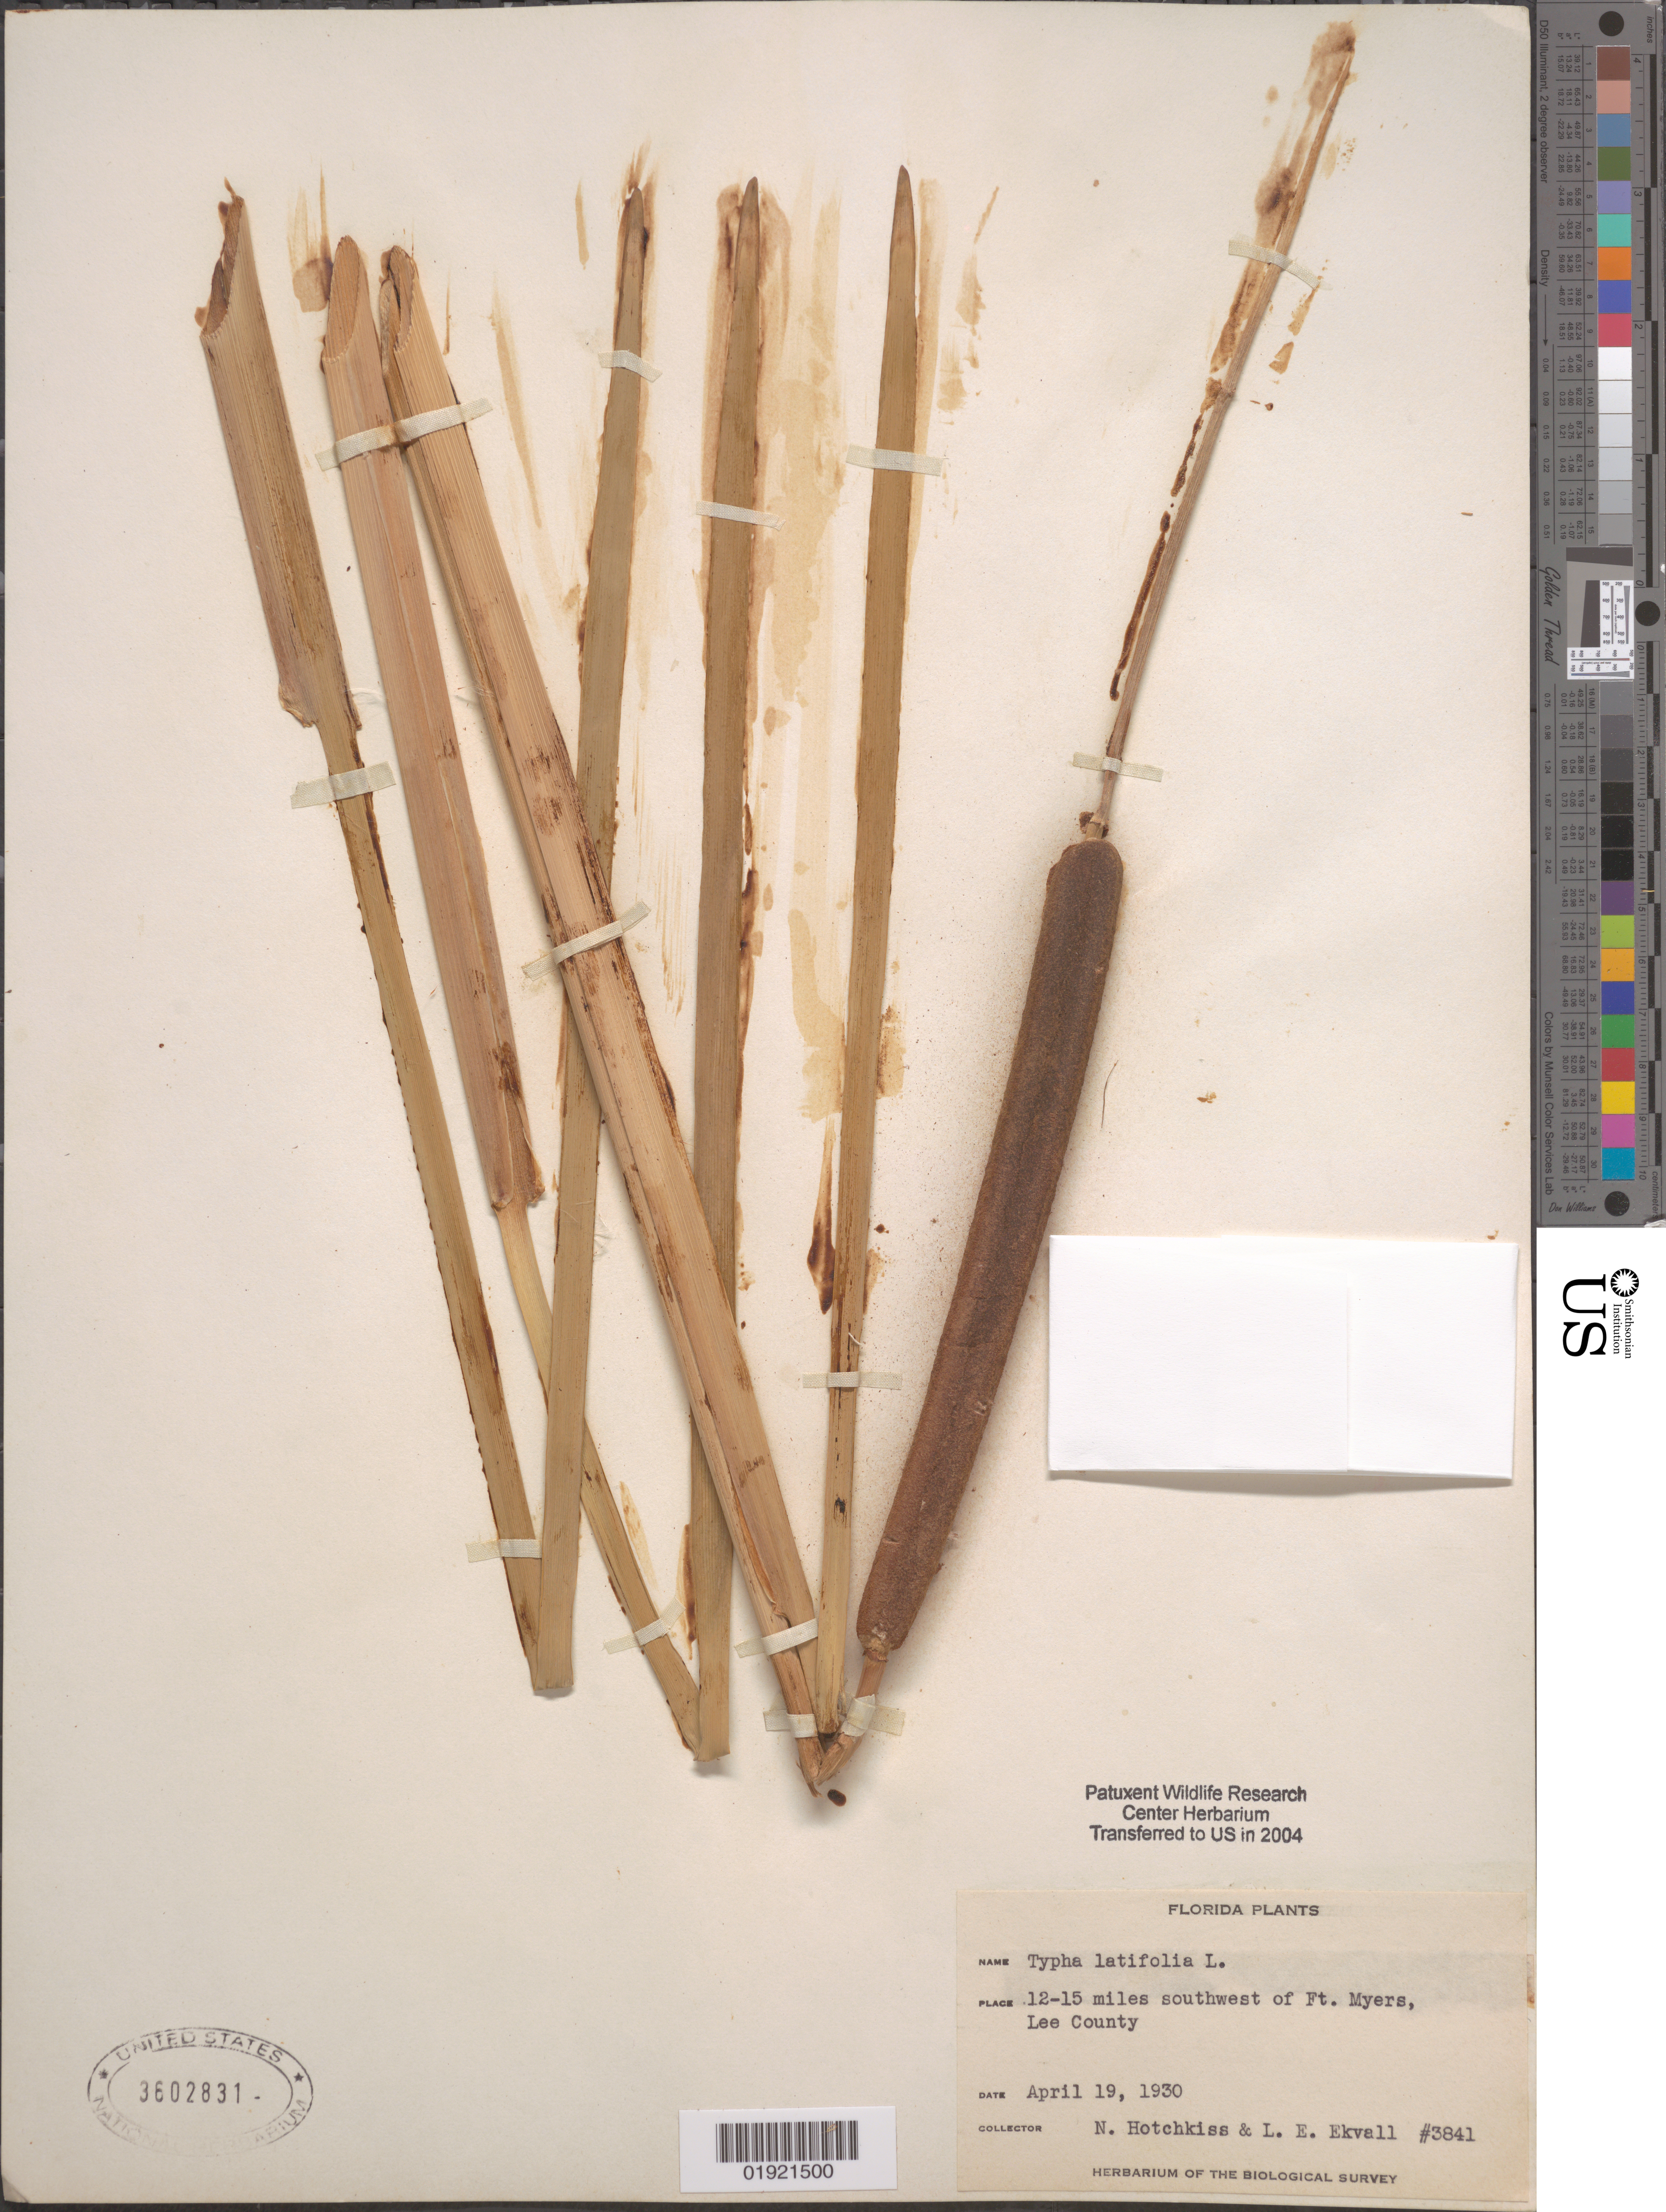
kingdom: Plantae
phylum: Tracheophyta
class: Liliopsida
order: Poales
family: Typhaceae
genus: Typha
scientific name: Typha latifolia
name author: L.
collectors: N. Hotchkiss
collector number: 3841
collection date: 1948-09-01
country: United States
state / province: Florida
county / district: Clay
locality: Roadside ditch along state highway 21 west of Peoria.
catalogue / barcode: US 3602831